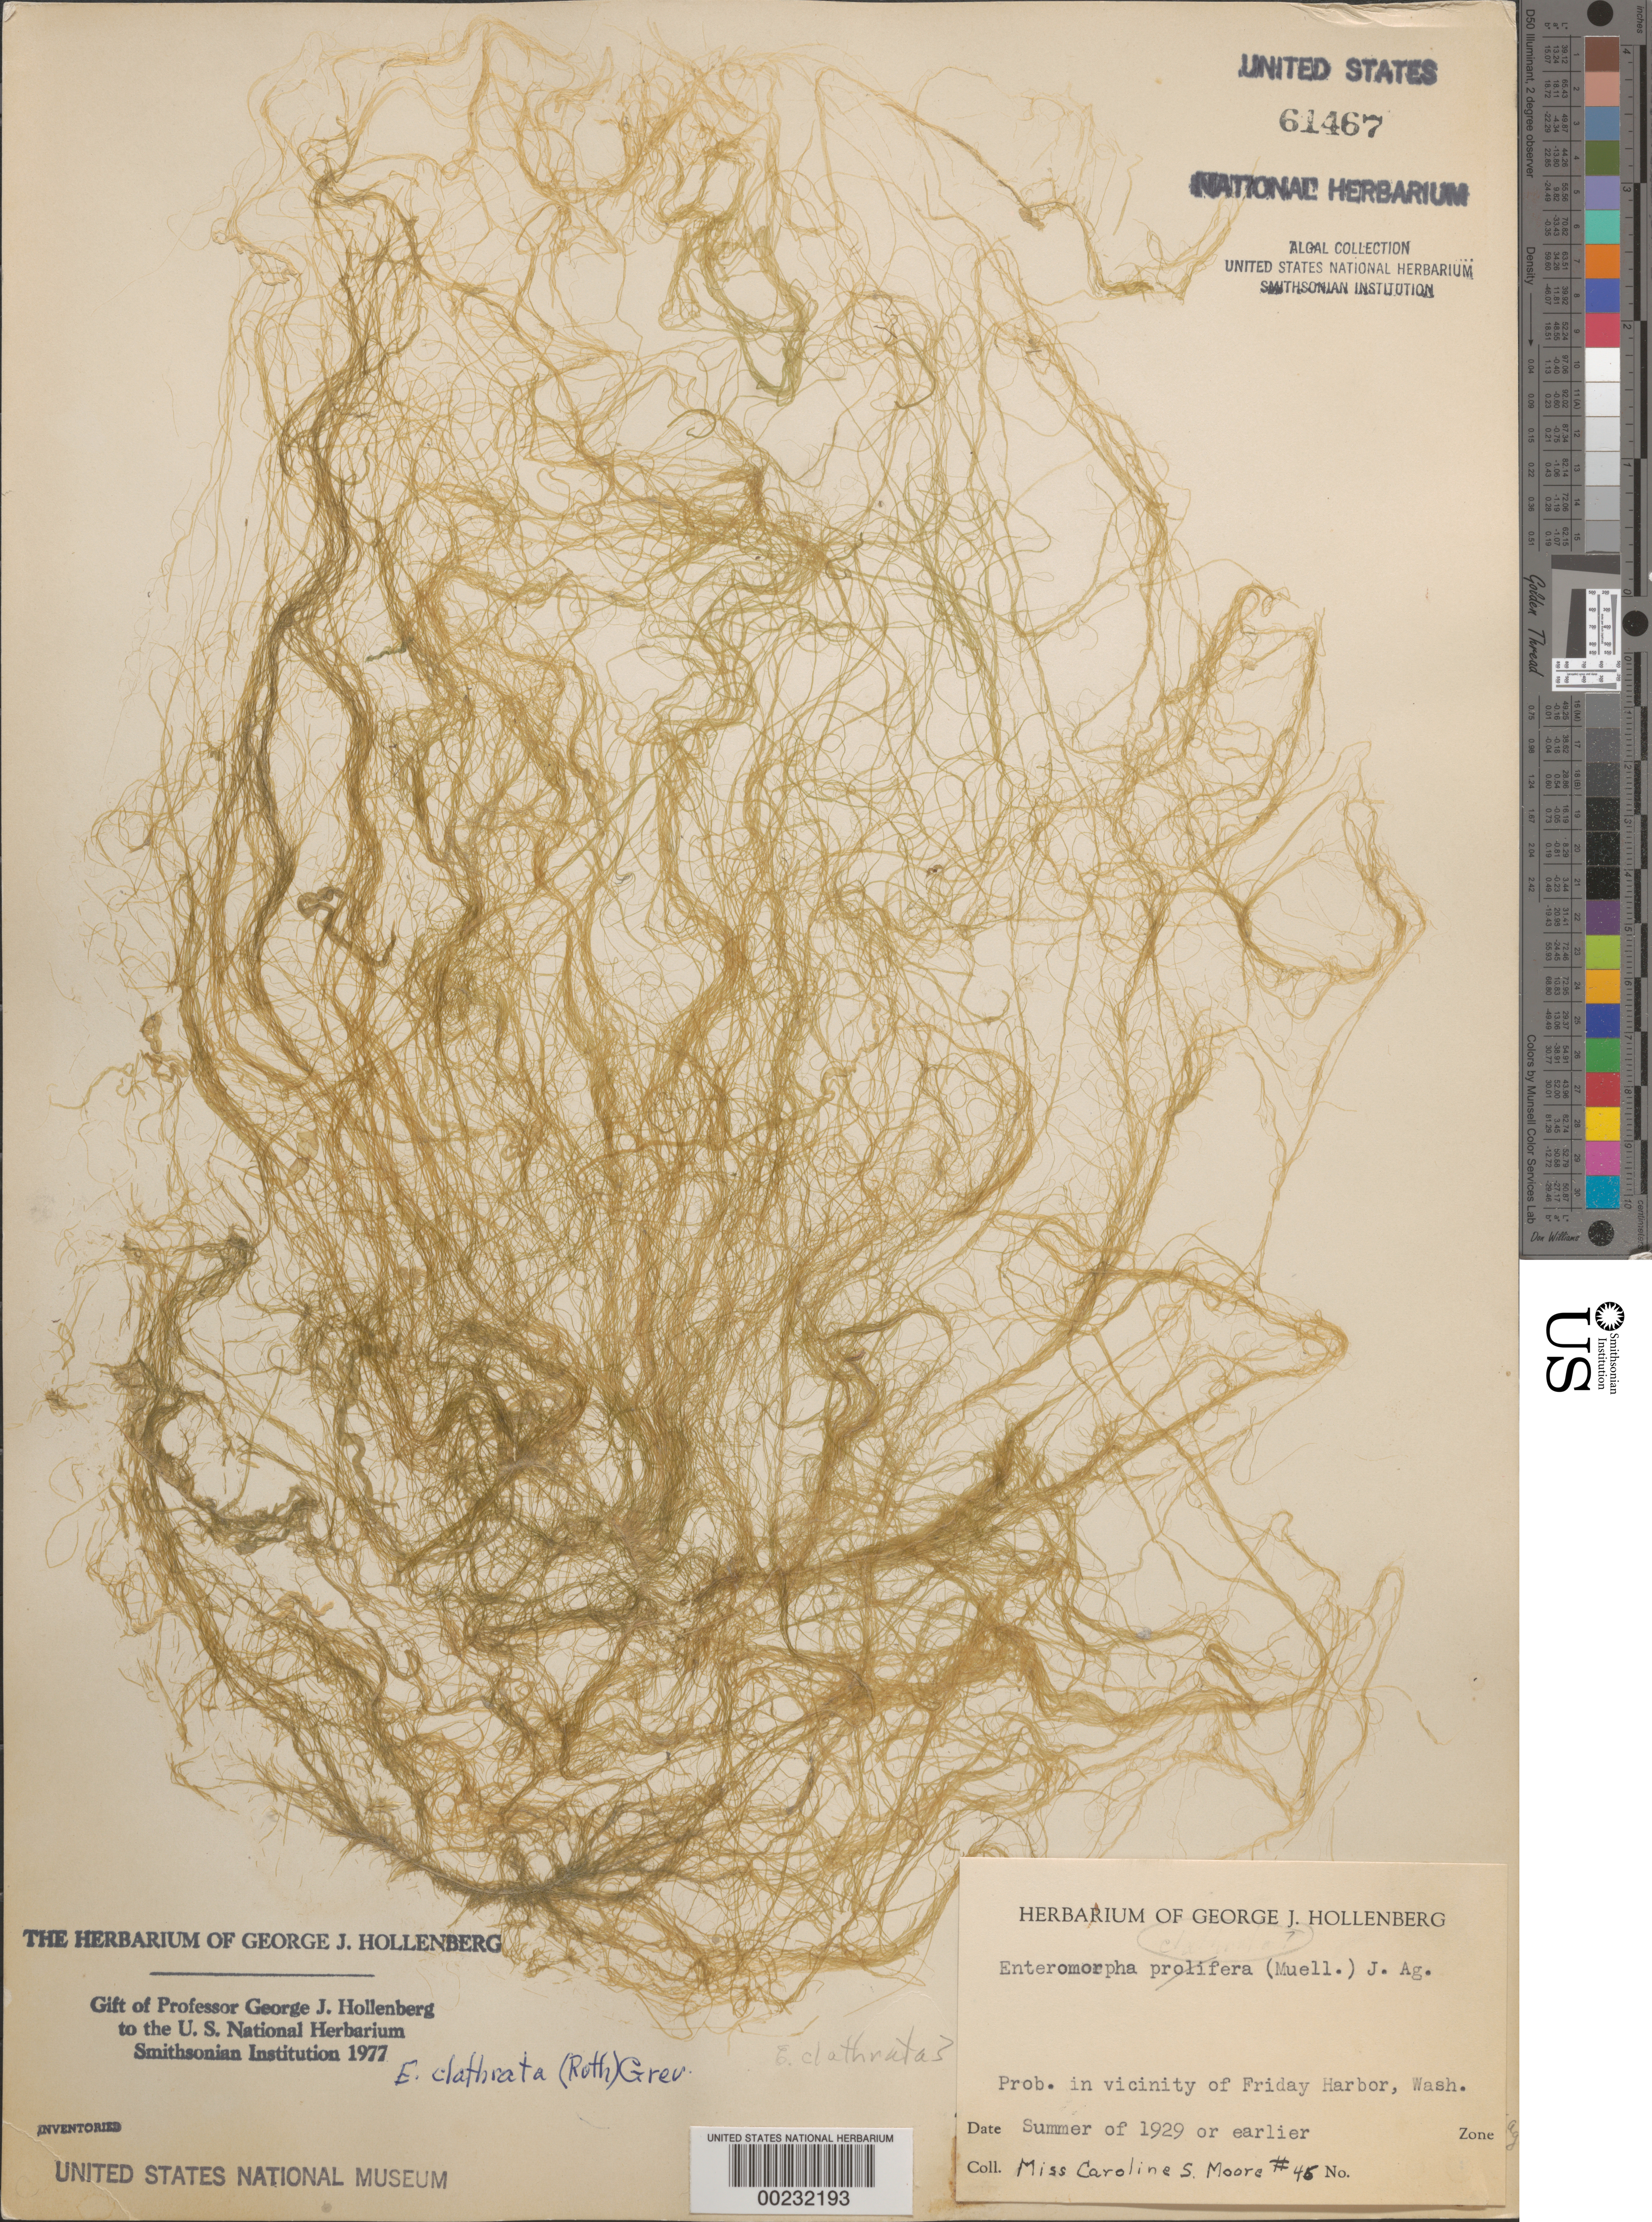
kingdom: Plantae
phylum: Chlorophyta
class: Ulvophyceae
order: Cladophorales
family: Cladophoraceae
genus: Cladophora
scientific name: Cladophora vagabunda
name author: (L.) C. Hoek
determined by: Algae name updating Project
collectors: C. Moore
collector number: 45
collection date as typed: Sum 1929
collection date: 1929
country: United States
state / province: Washington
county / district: San Juan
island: San Juan Island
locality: Probably Friday Harbor area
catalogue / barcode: US 61467